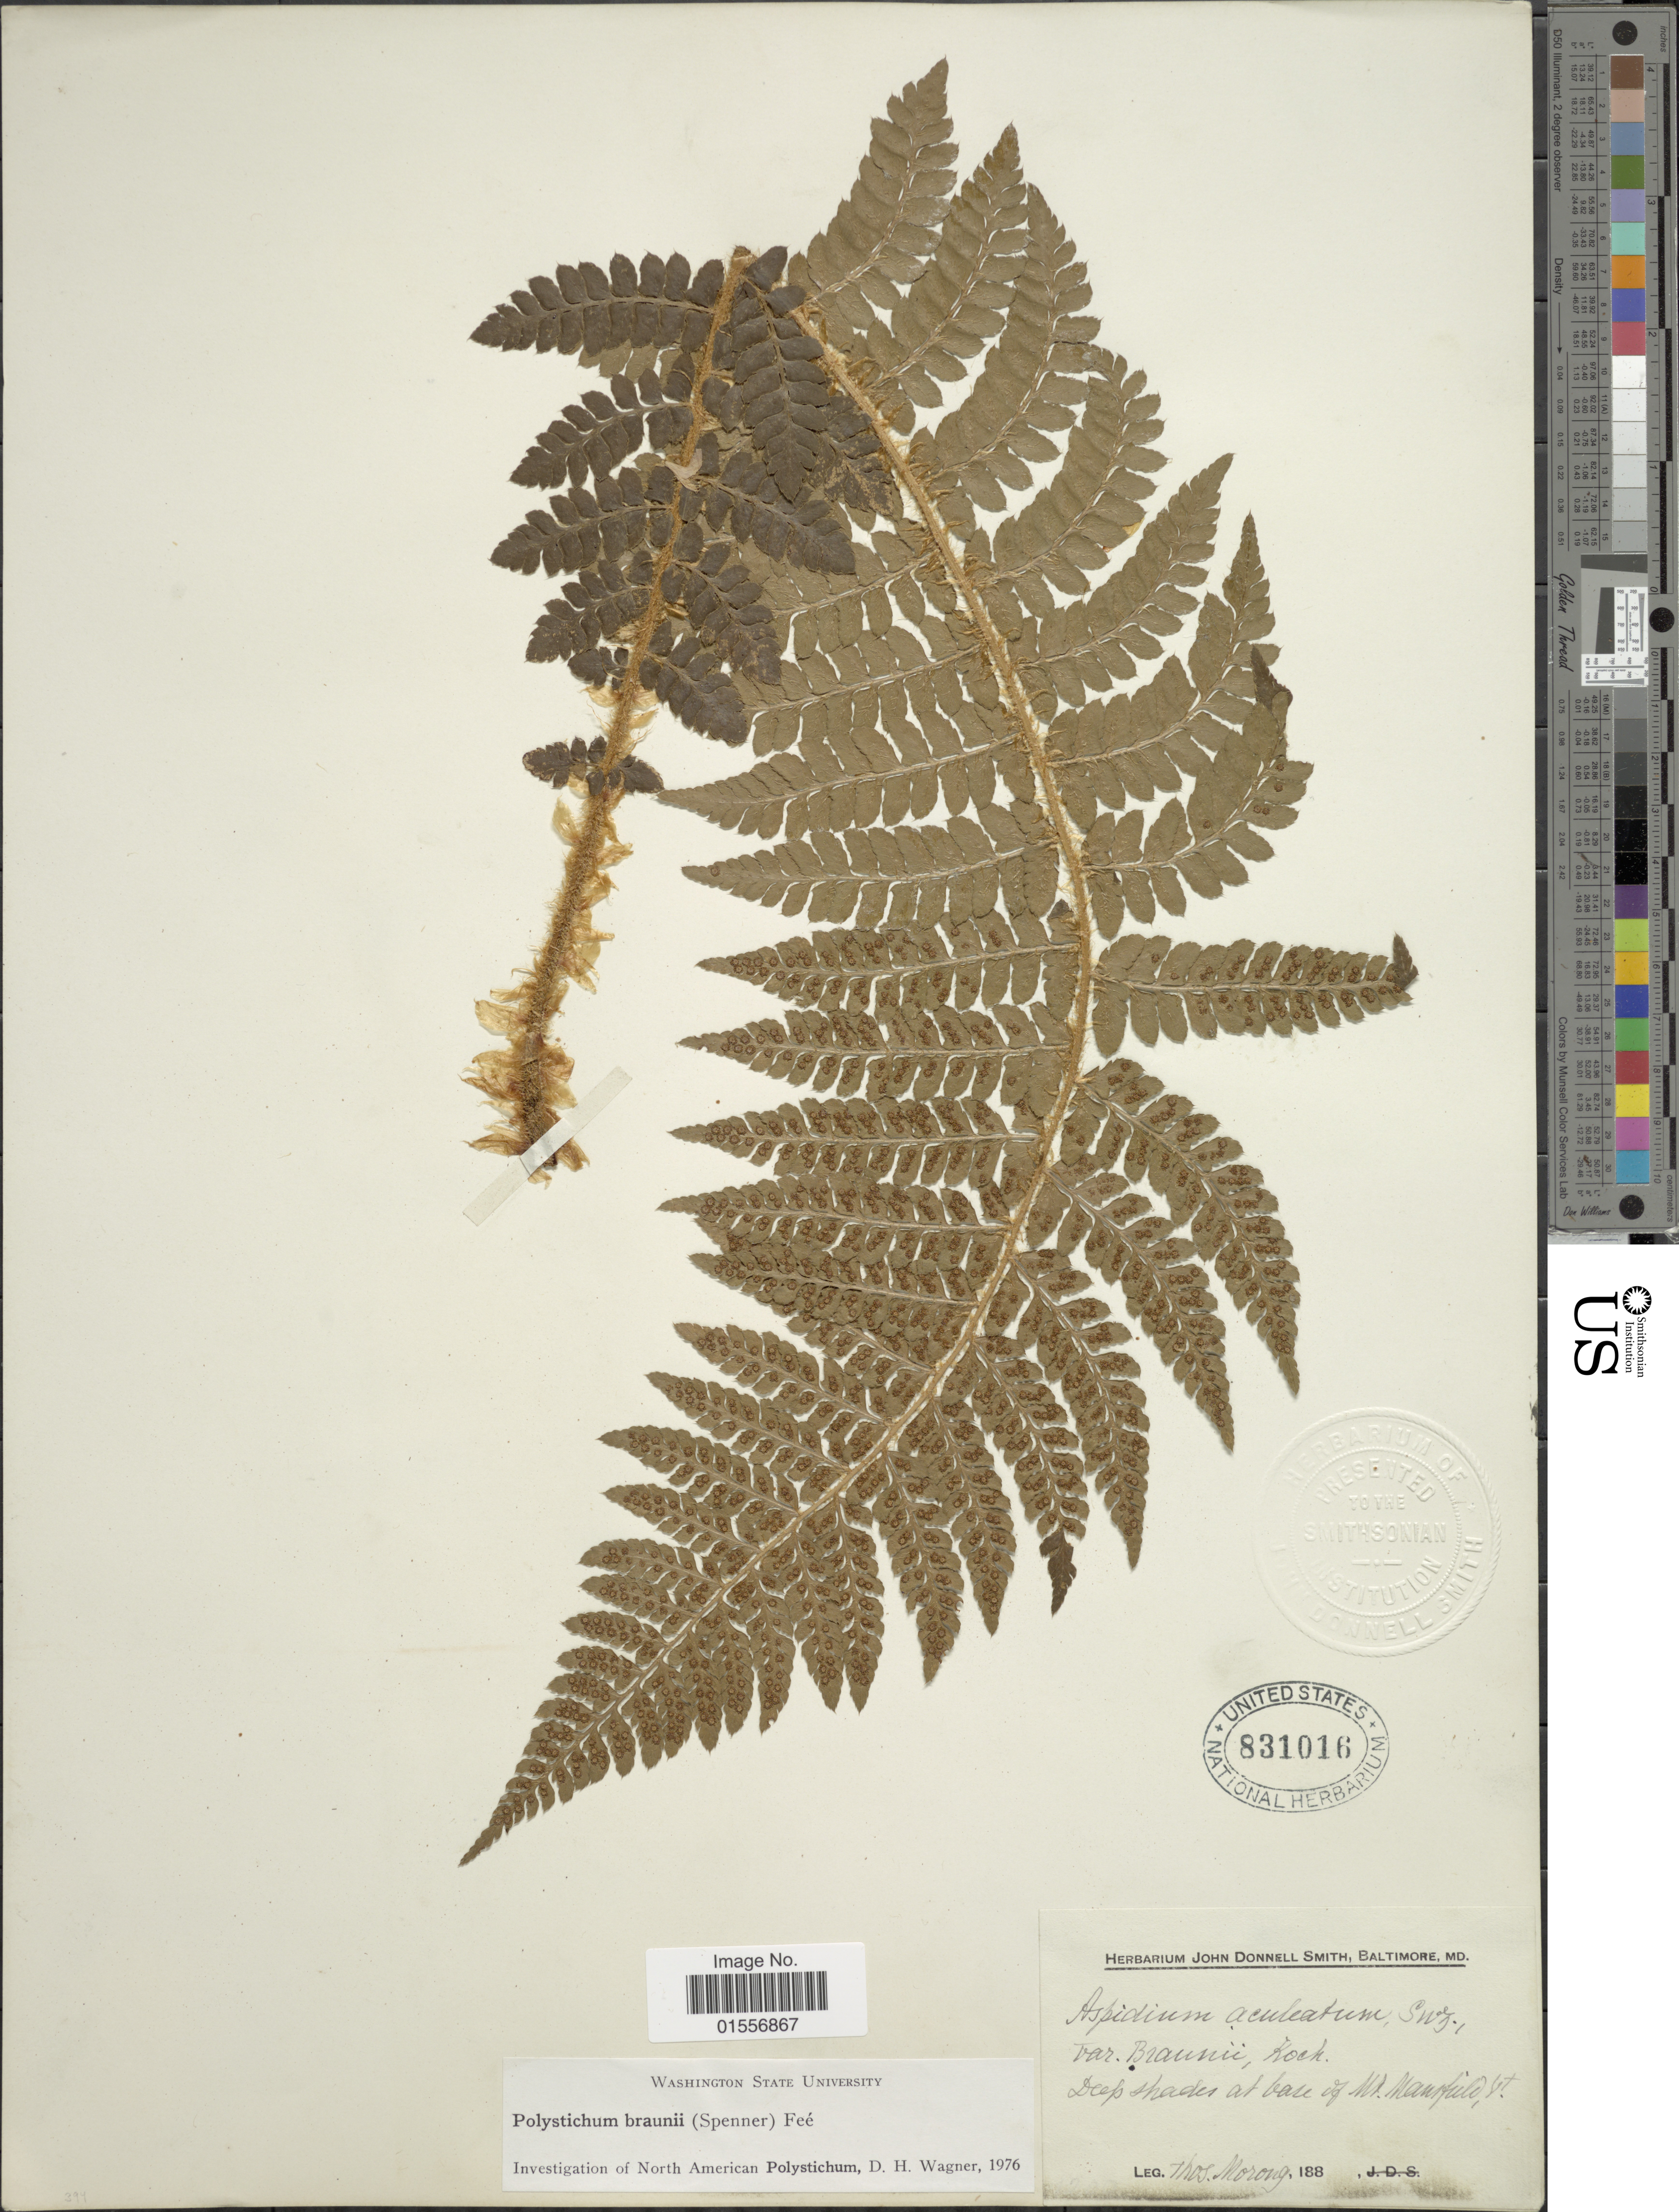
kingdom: Plantae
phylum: Tracheophyta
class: Polypodiopsida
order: Polypodiales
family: Dryopteridaceae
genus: Polystichum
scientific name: Polystichum braunii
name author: (Spenn.) Fée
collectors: ex herb. T. Morong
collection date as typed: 188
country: United States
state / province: Vermont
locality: Deep shades at base of Mt. Mansfield.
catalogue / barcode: US 831016